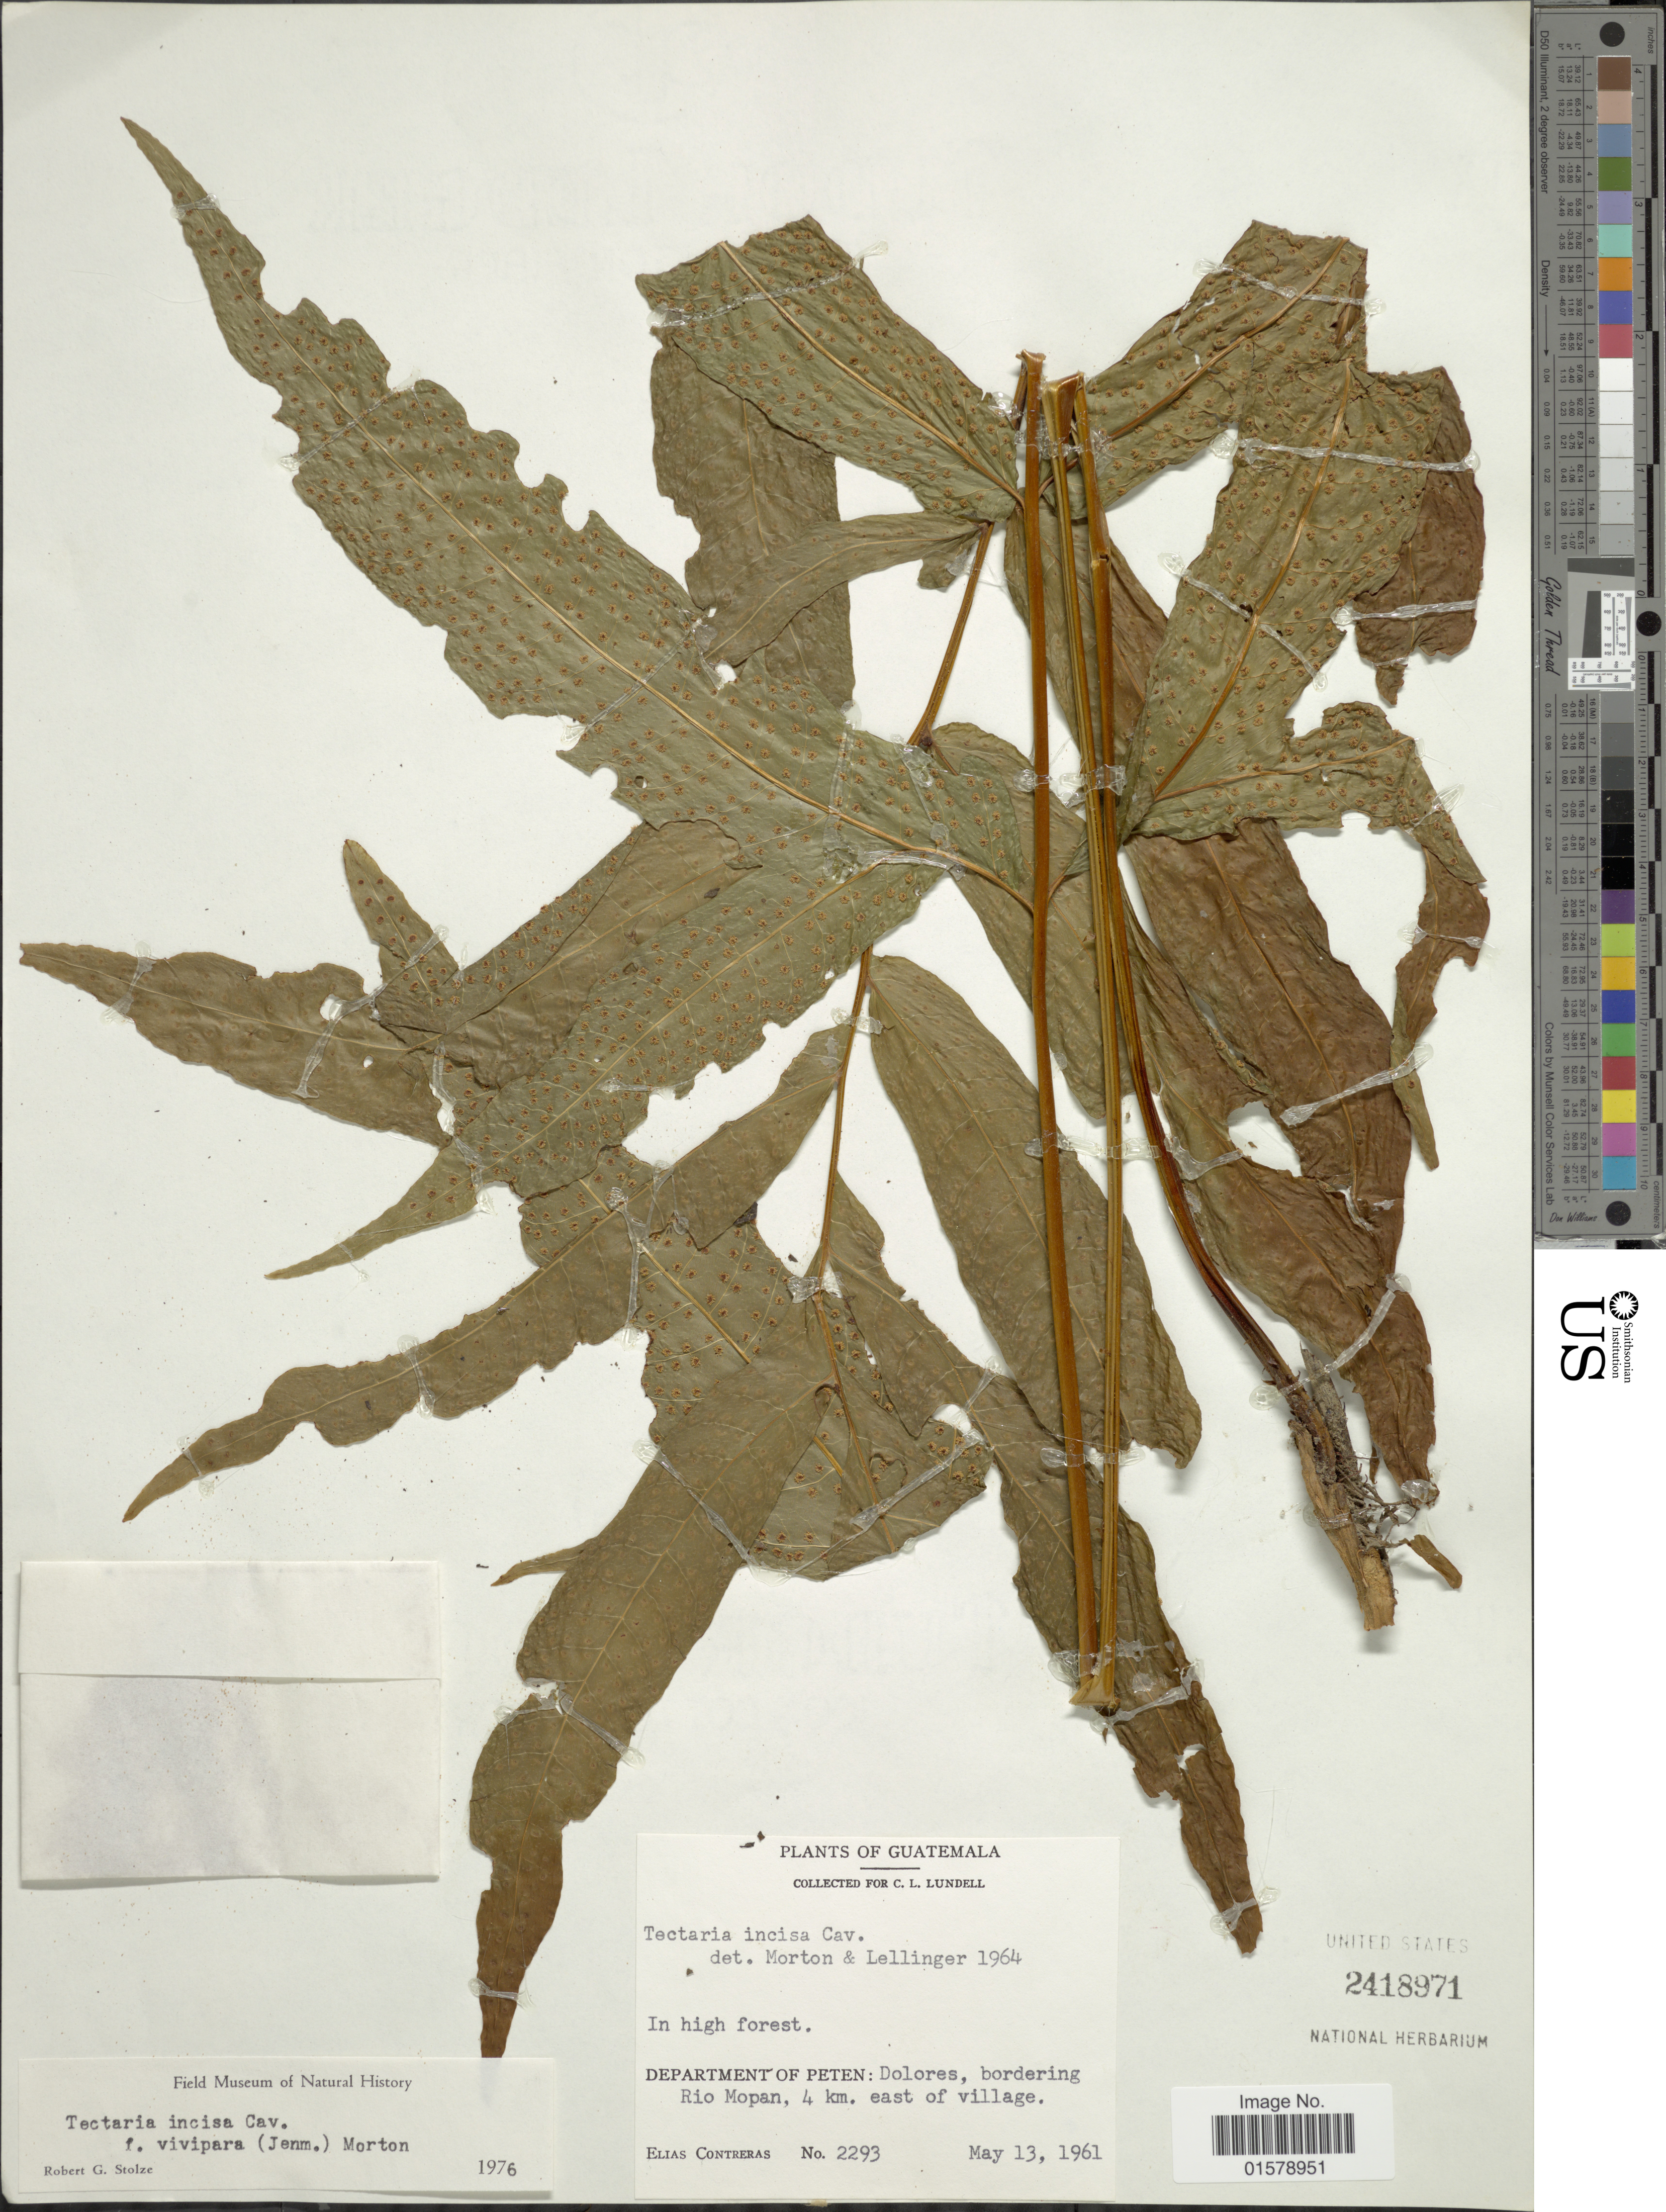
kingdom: Plantae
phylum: Tracheophyta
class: Polypodiopsida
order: Polypodiales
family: Tectariaceae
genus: Tectaria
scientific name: Tectaria vivipara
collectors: E. Contreras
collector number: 2293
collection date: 1961-05-13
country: Guatemala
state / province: El Petén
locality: Department of Peten: Dolores, bordering Rio Mopan, 4 km. east of village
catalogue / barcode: US 2418971